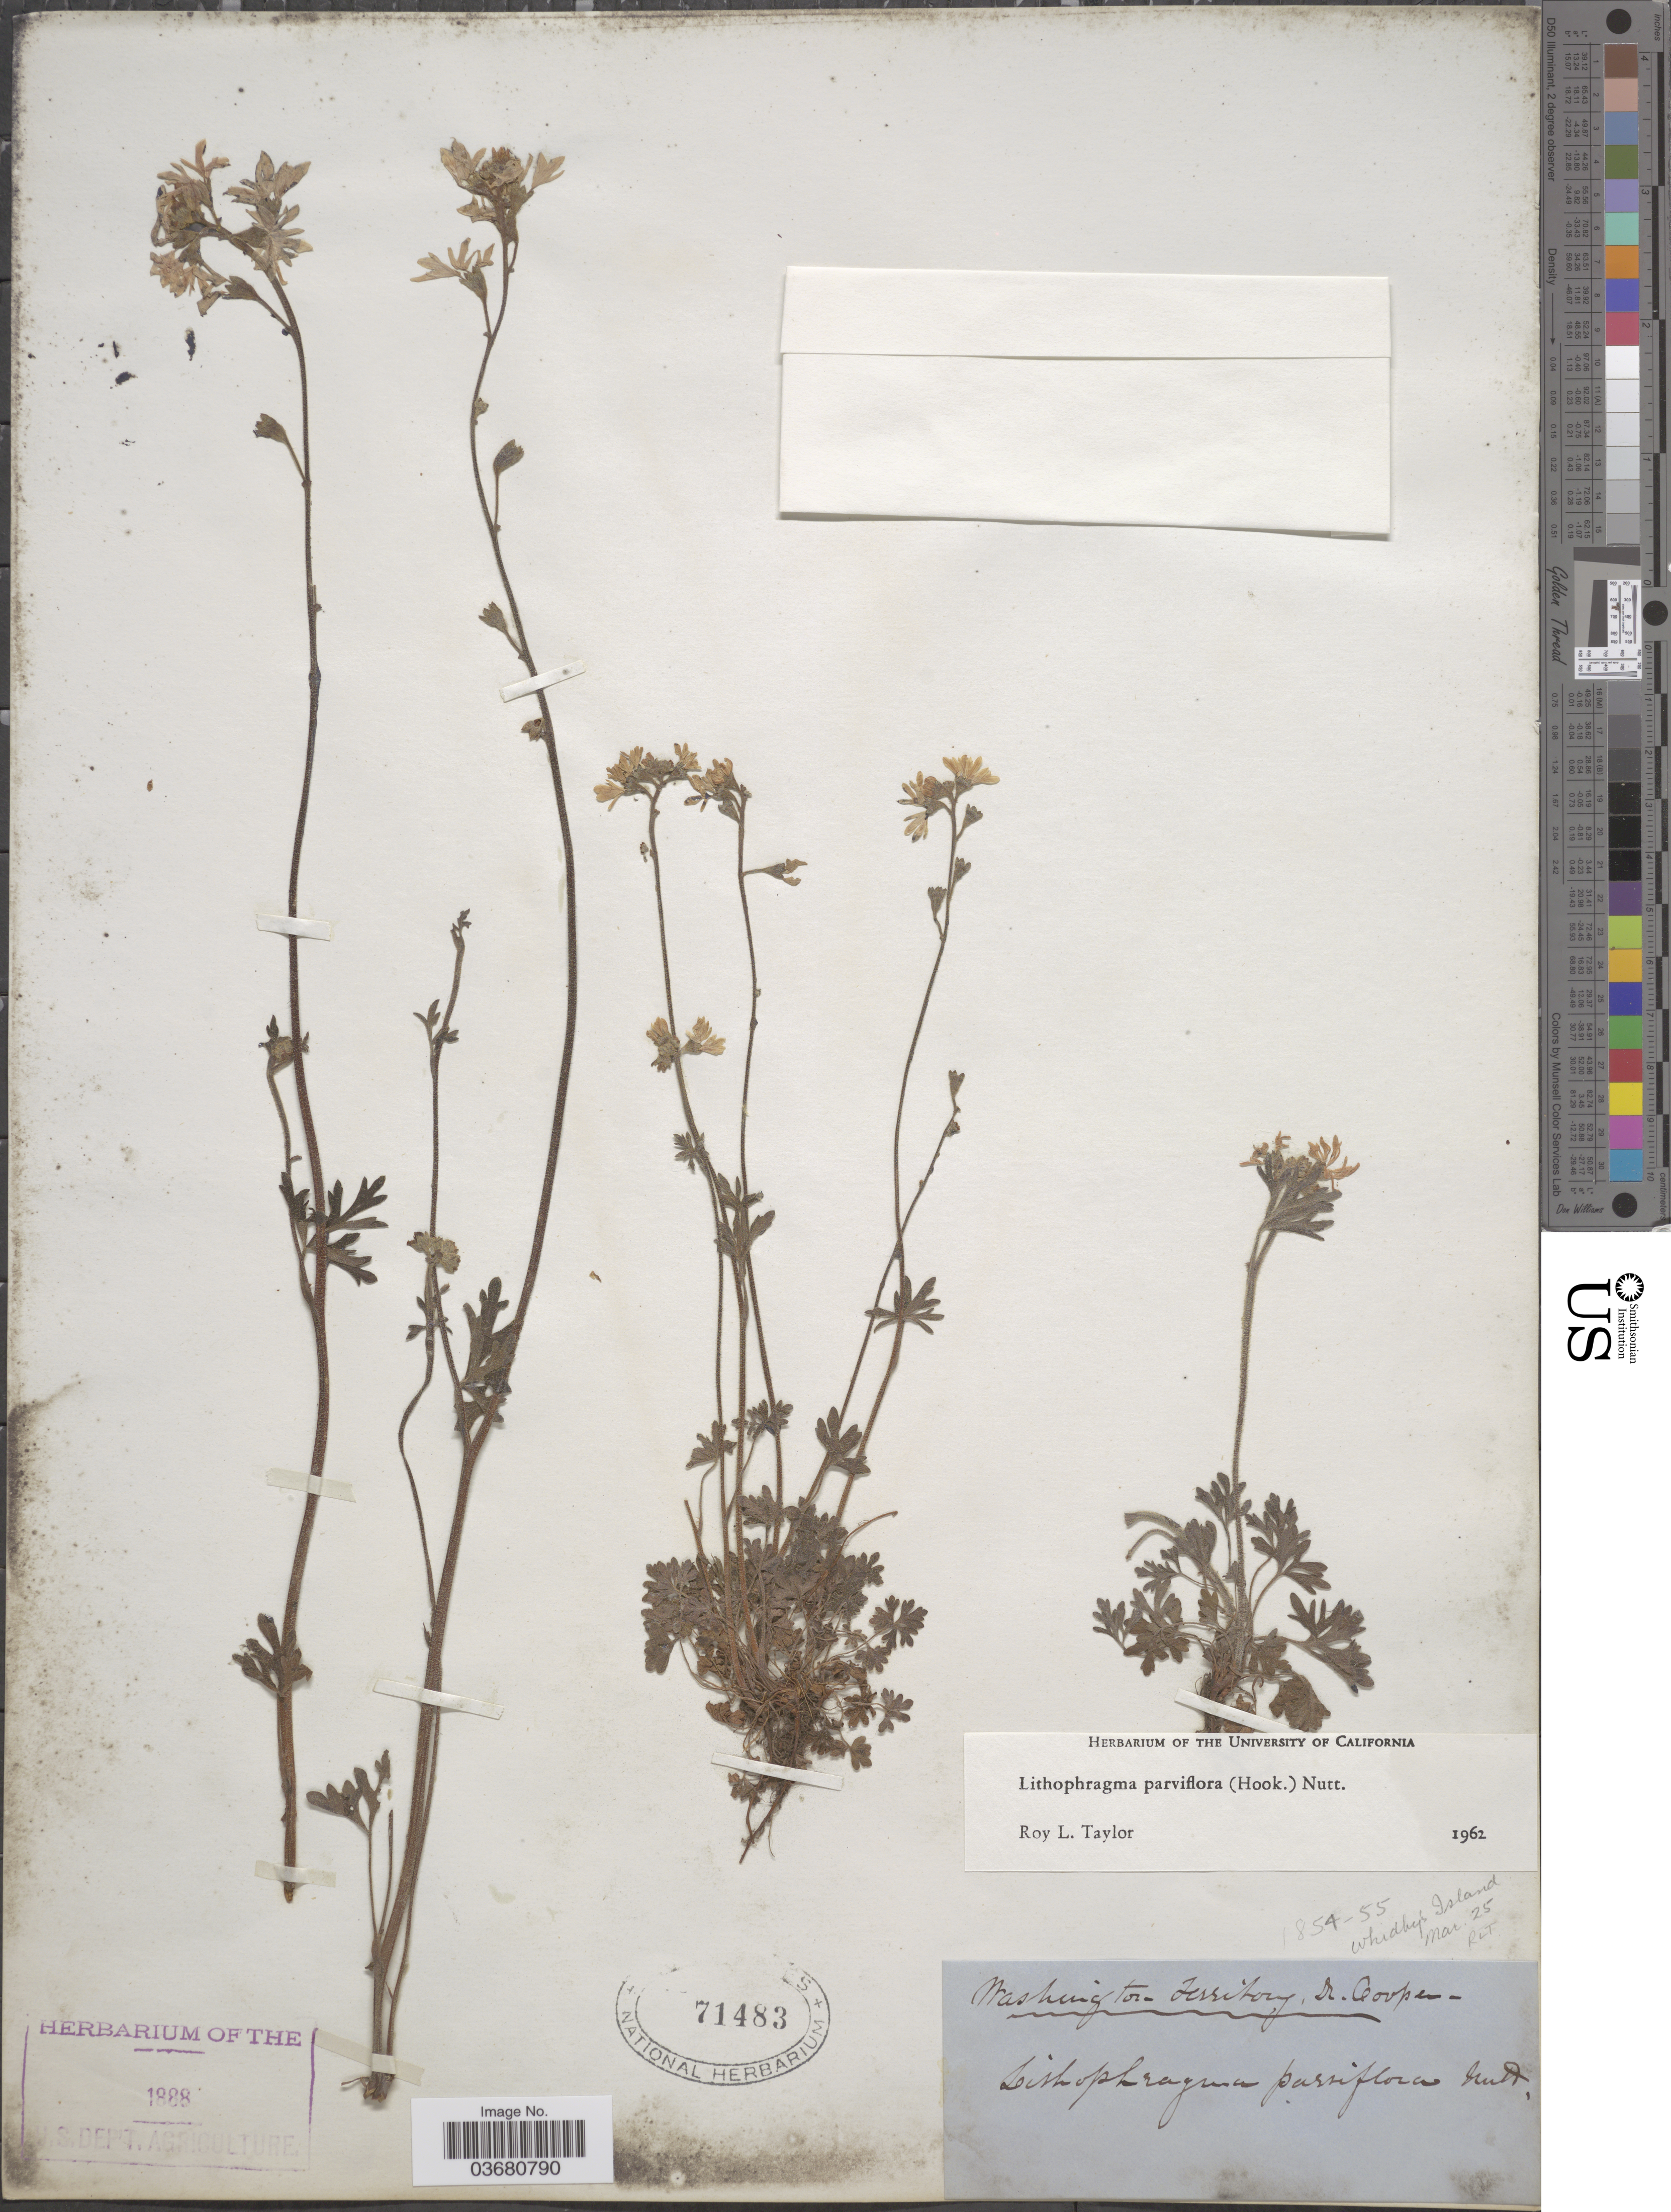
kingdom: Plantae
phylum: Tracheophyta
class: Magnoliopsida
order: Saxifragales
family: Saxifragaceae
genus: Lithophragma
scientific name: Lithophragma parviflorum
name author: (Hook.) Nutt.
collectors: Dr. Cooper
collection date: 1854/1855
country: United States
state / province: Washington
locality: Washington Territory. Whidby's Island.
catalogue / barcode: US 71483